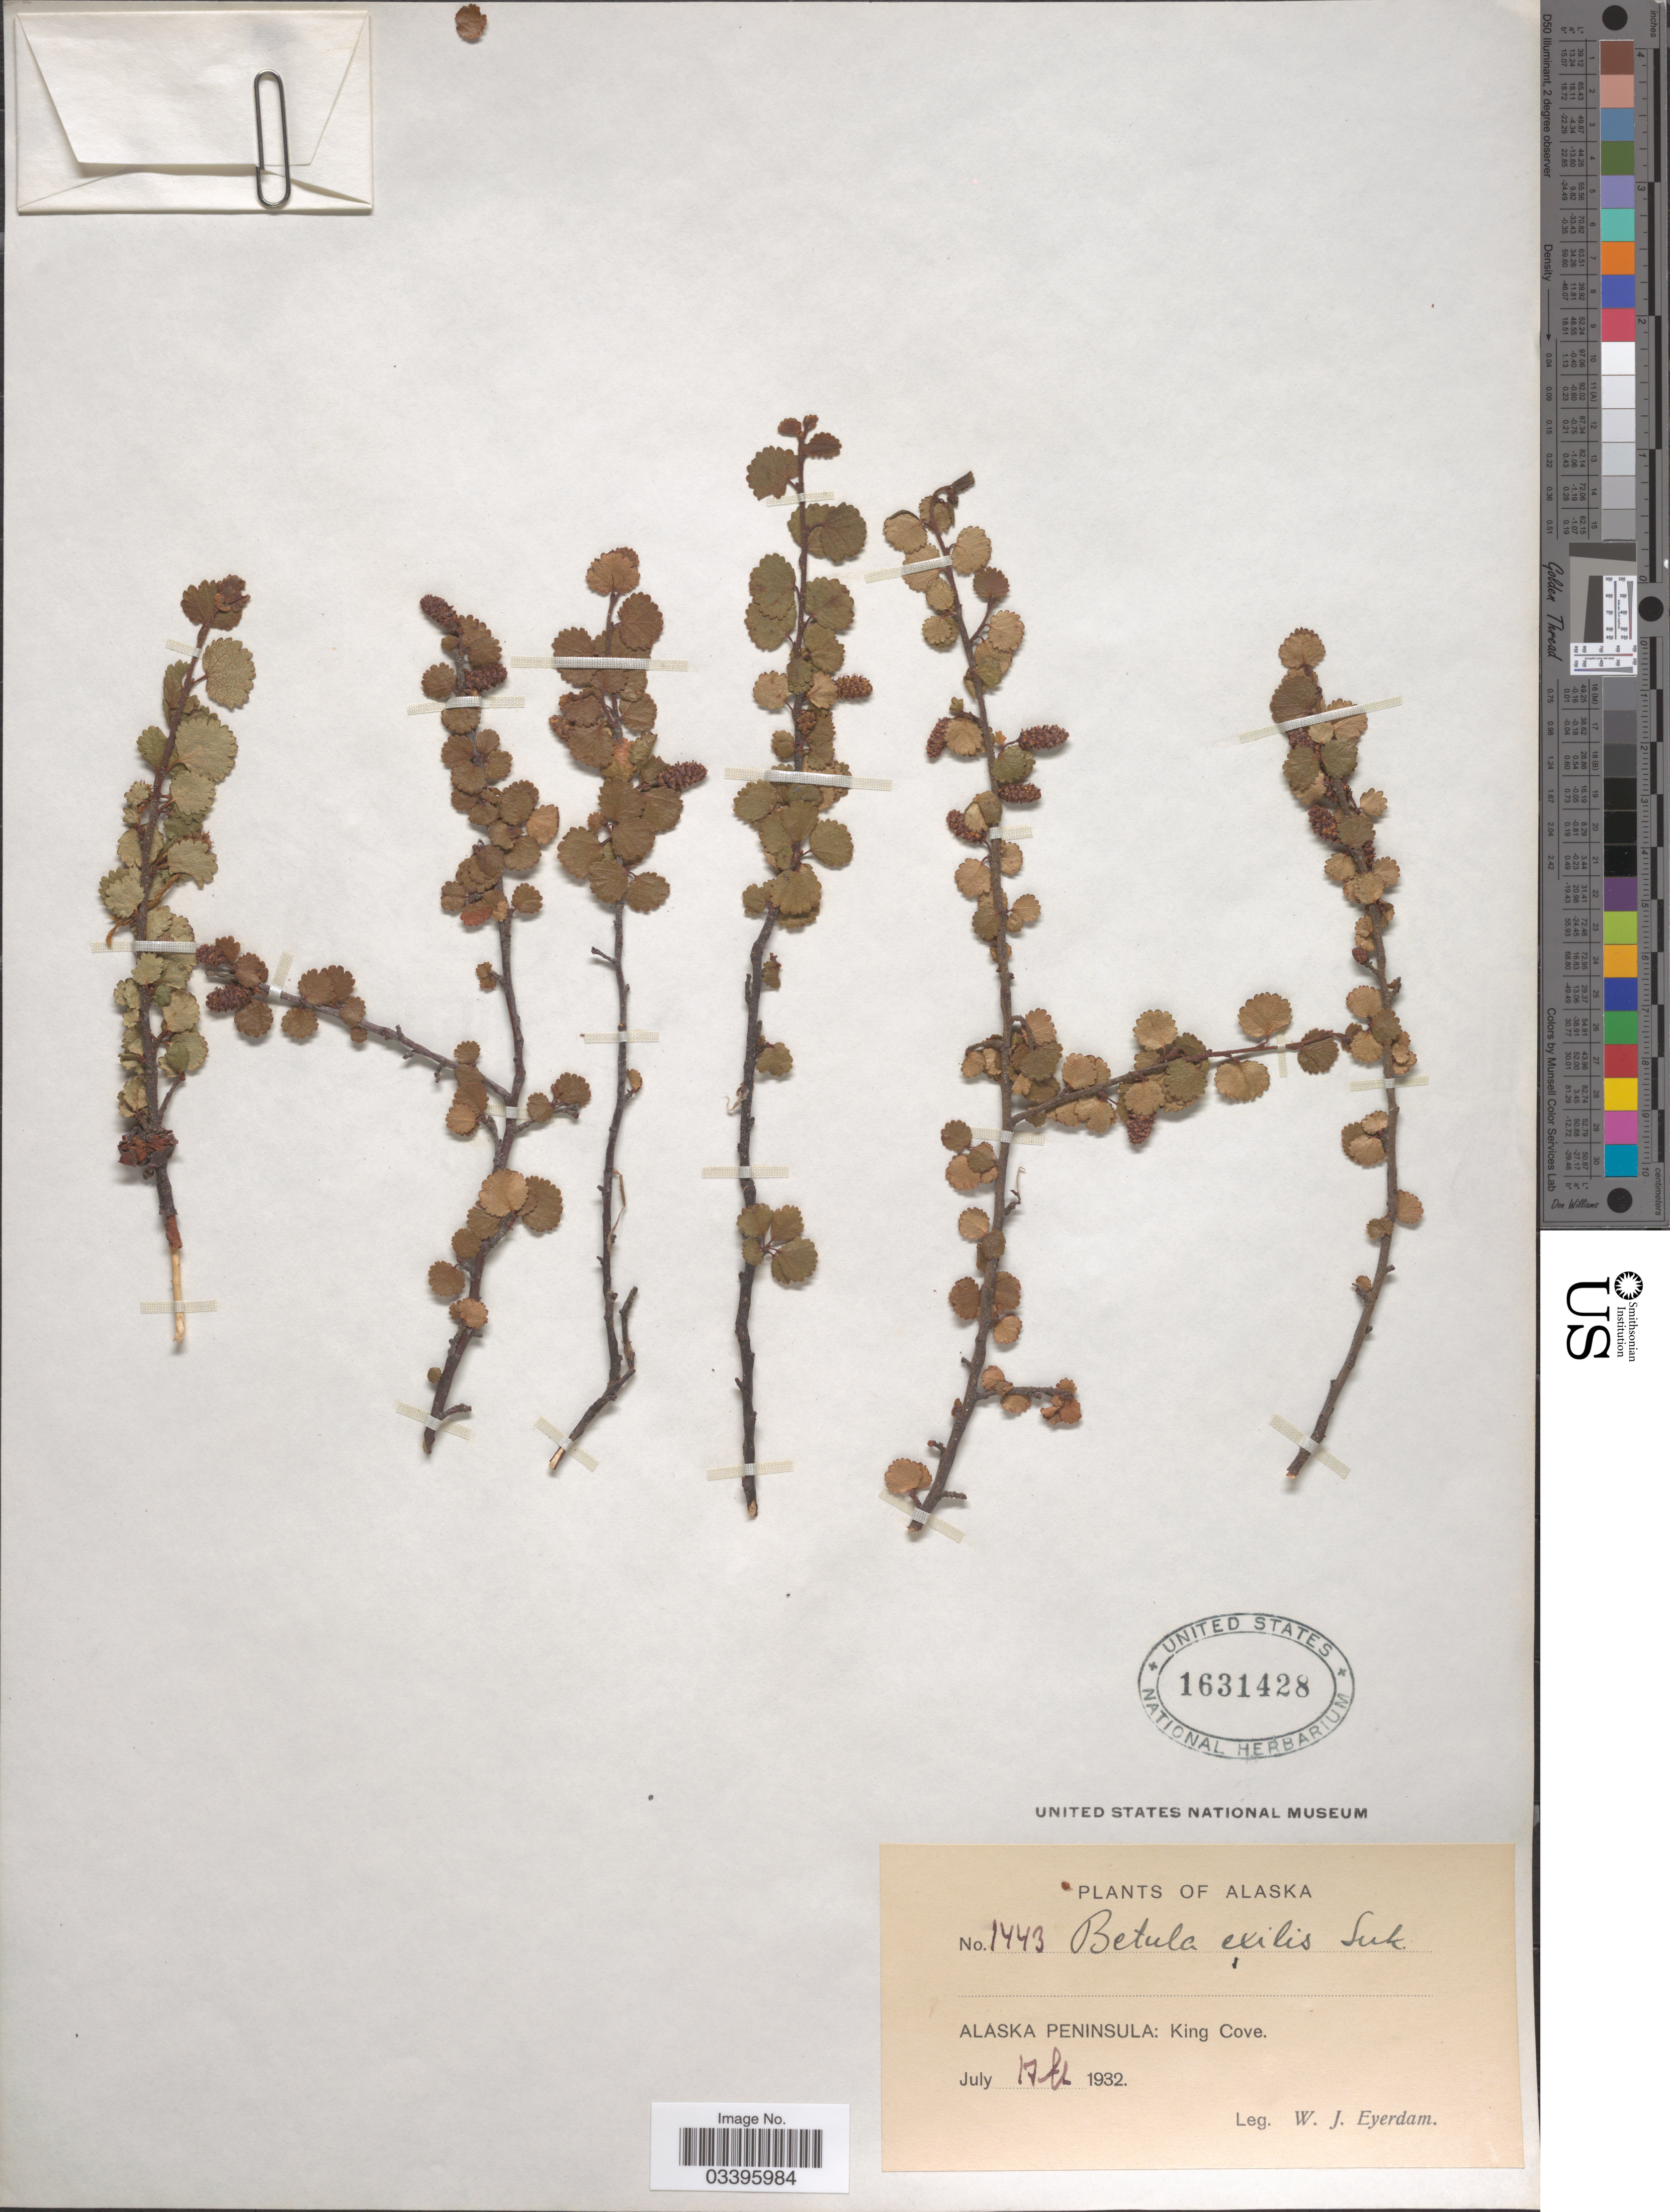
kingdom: Plantae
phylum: Tracheophyta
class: Magnoliopsida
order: Fagales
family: Betulaceae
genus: Betula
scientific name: Betula nana subsp. exilis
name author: L.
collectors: W. J. Eyerdam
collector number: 1443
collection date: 1932-07-17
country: United States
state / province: Alaska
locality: Alaska Peninsula: King Cove.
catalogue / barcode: US 1631428